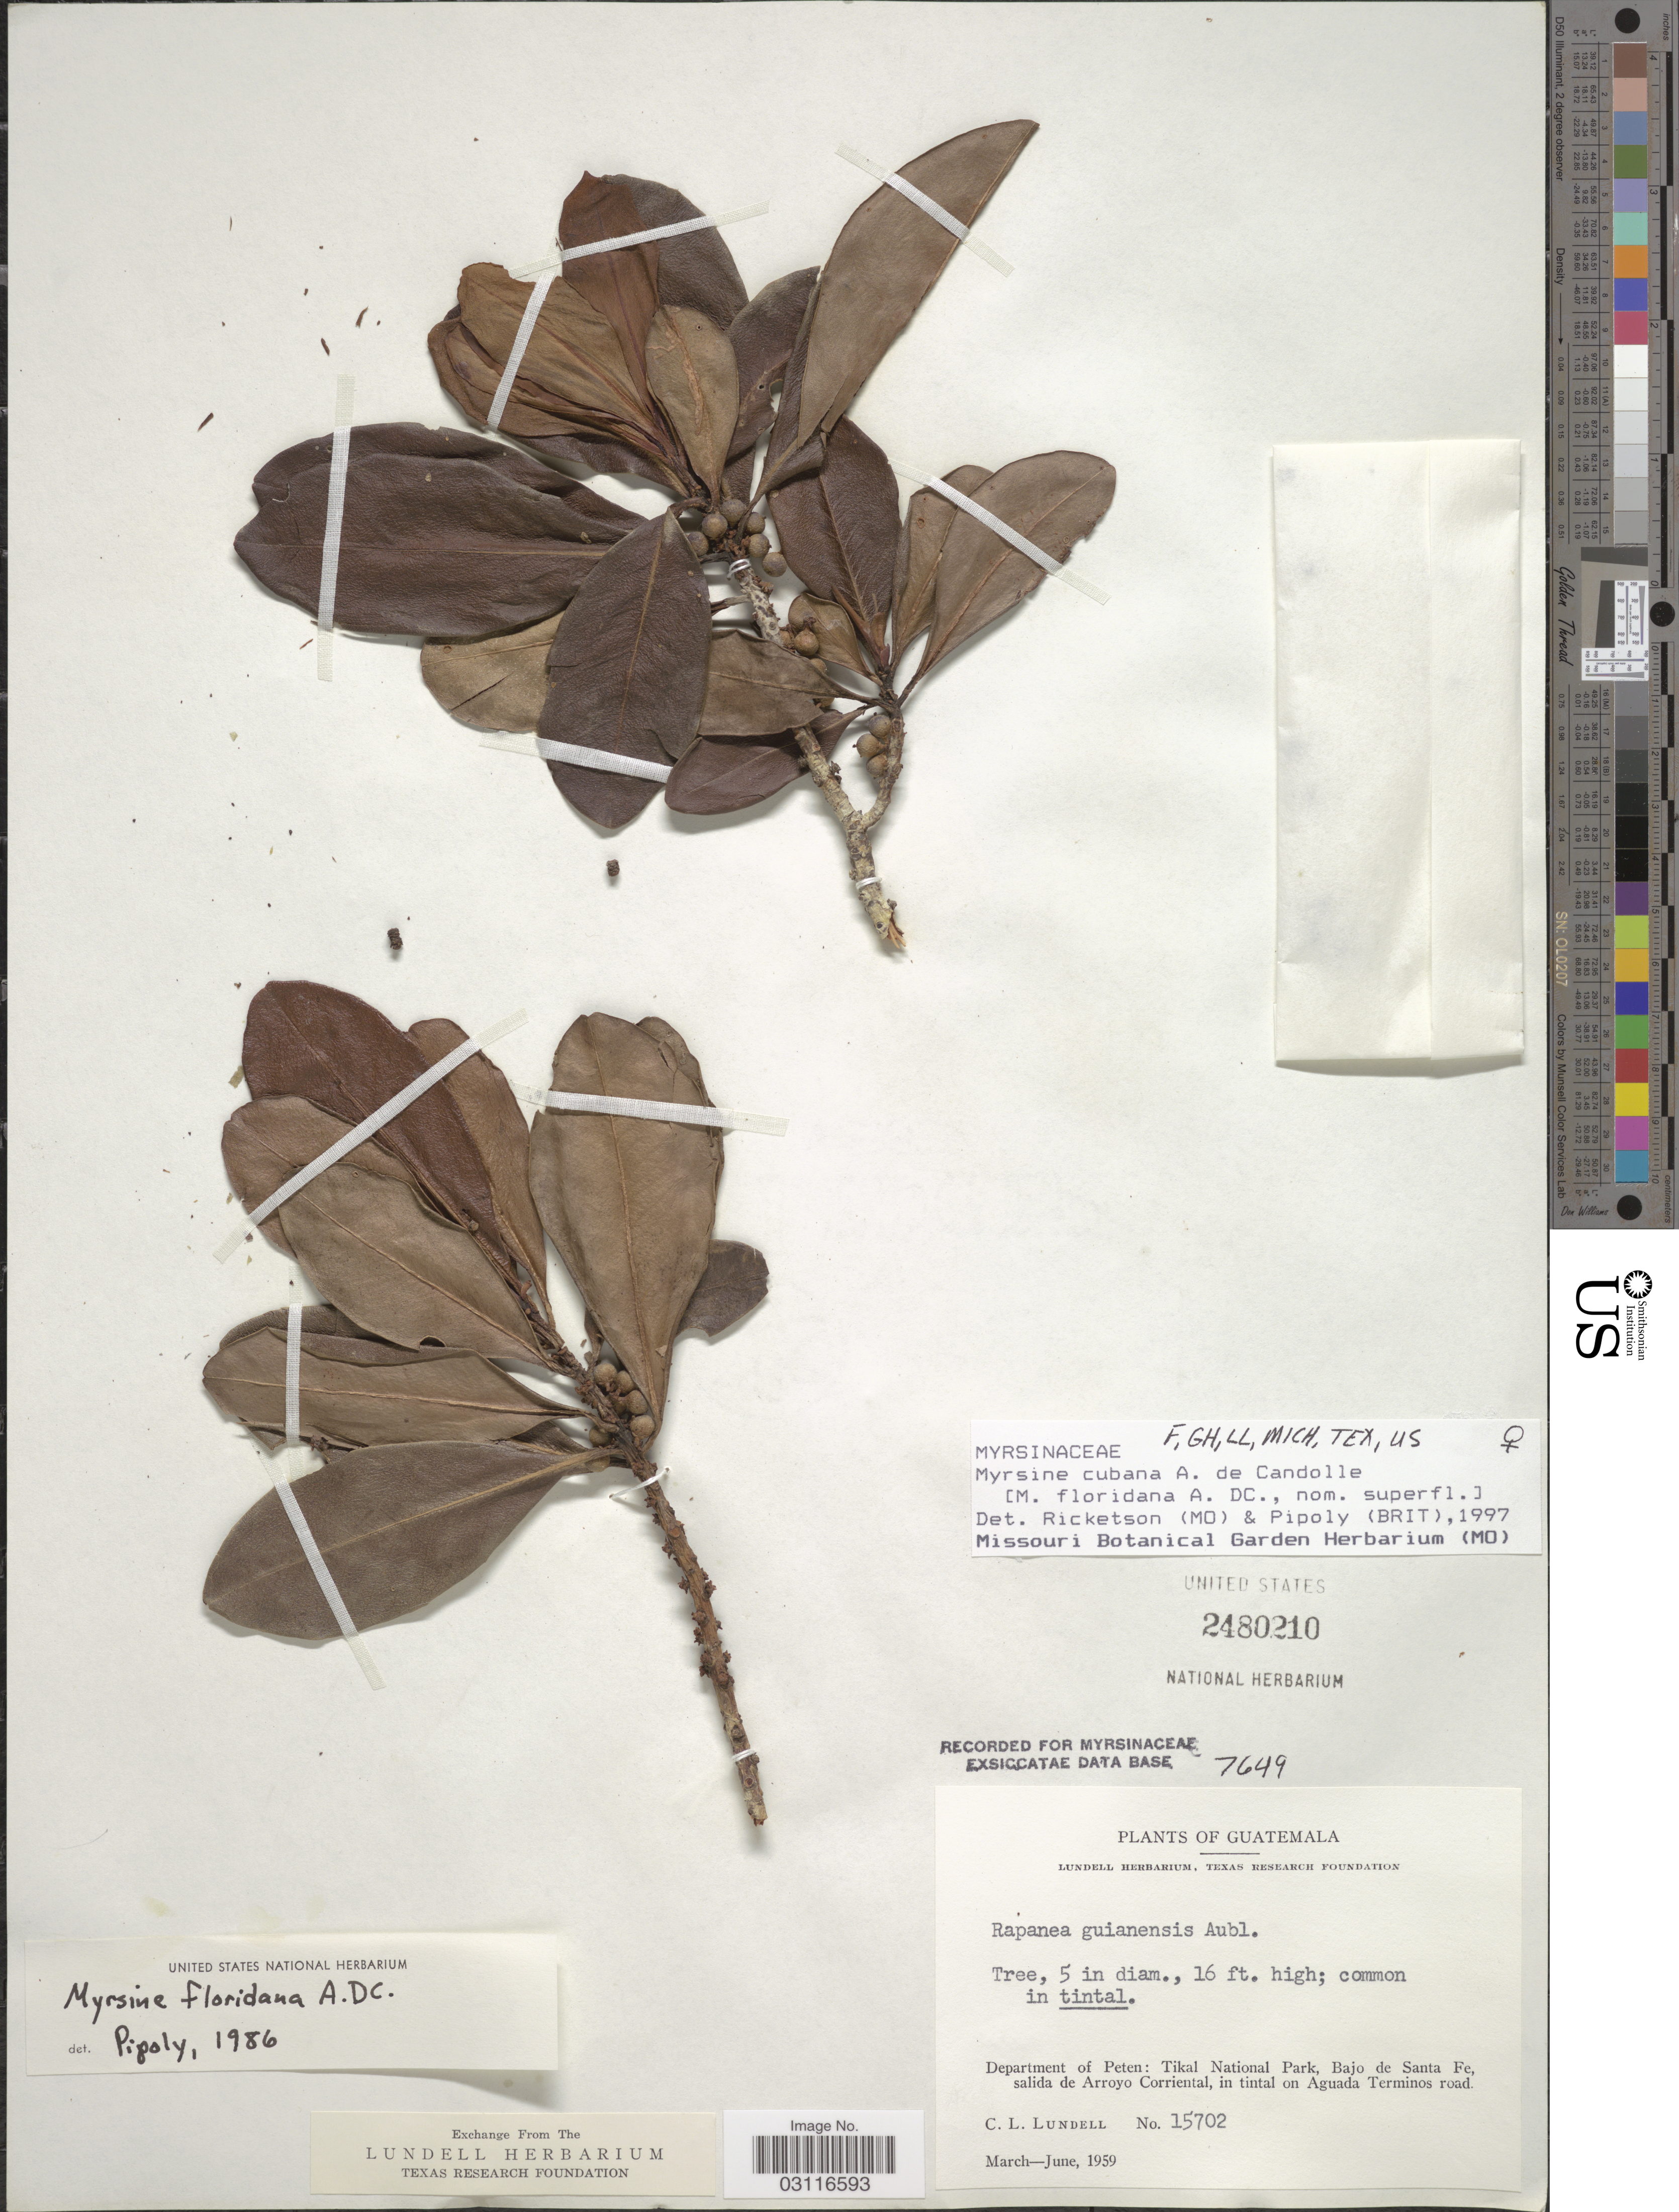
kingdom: Plantae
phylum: Tracheophyta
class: Magnoliopsida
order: Ericales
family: Primulaceae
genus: Myrsine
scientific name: Myrsine cubana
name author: A. DC.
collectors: C. L. Lundell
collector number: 15702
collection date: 1959-03/1959-06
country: Guatemala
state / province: El Petén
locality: Department of Peten: Tikal National Park, Bajo de Santa Fe, salida de Arroyo Corriental, in tintal on Aguada Terminos road.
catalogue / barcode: US 2480210